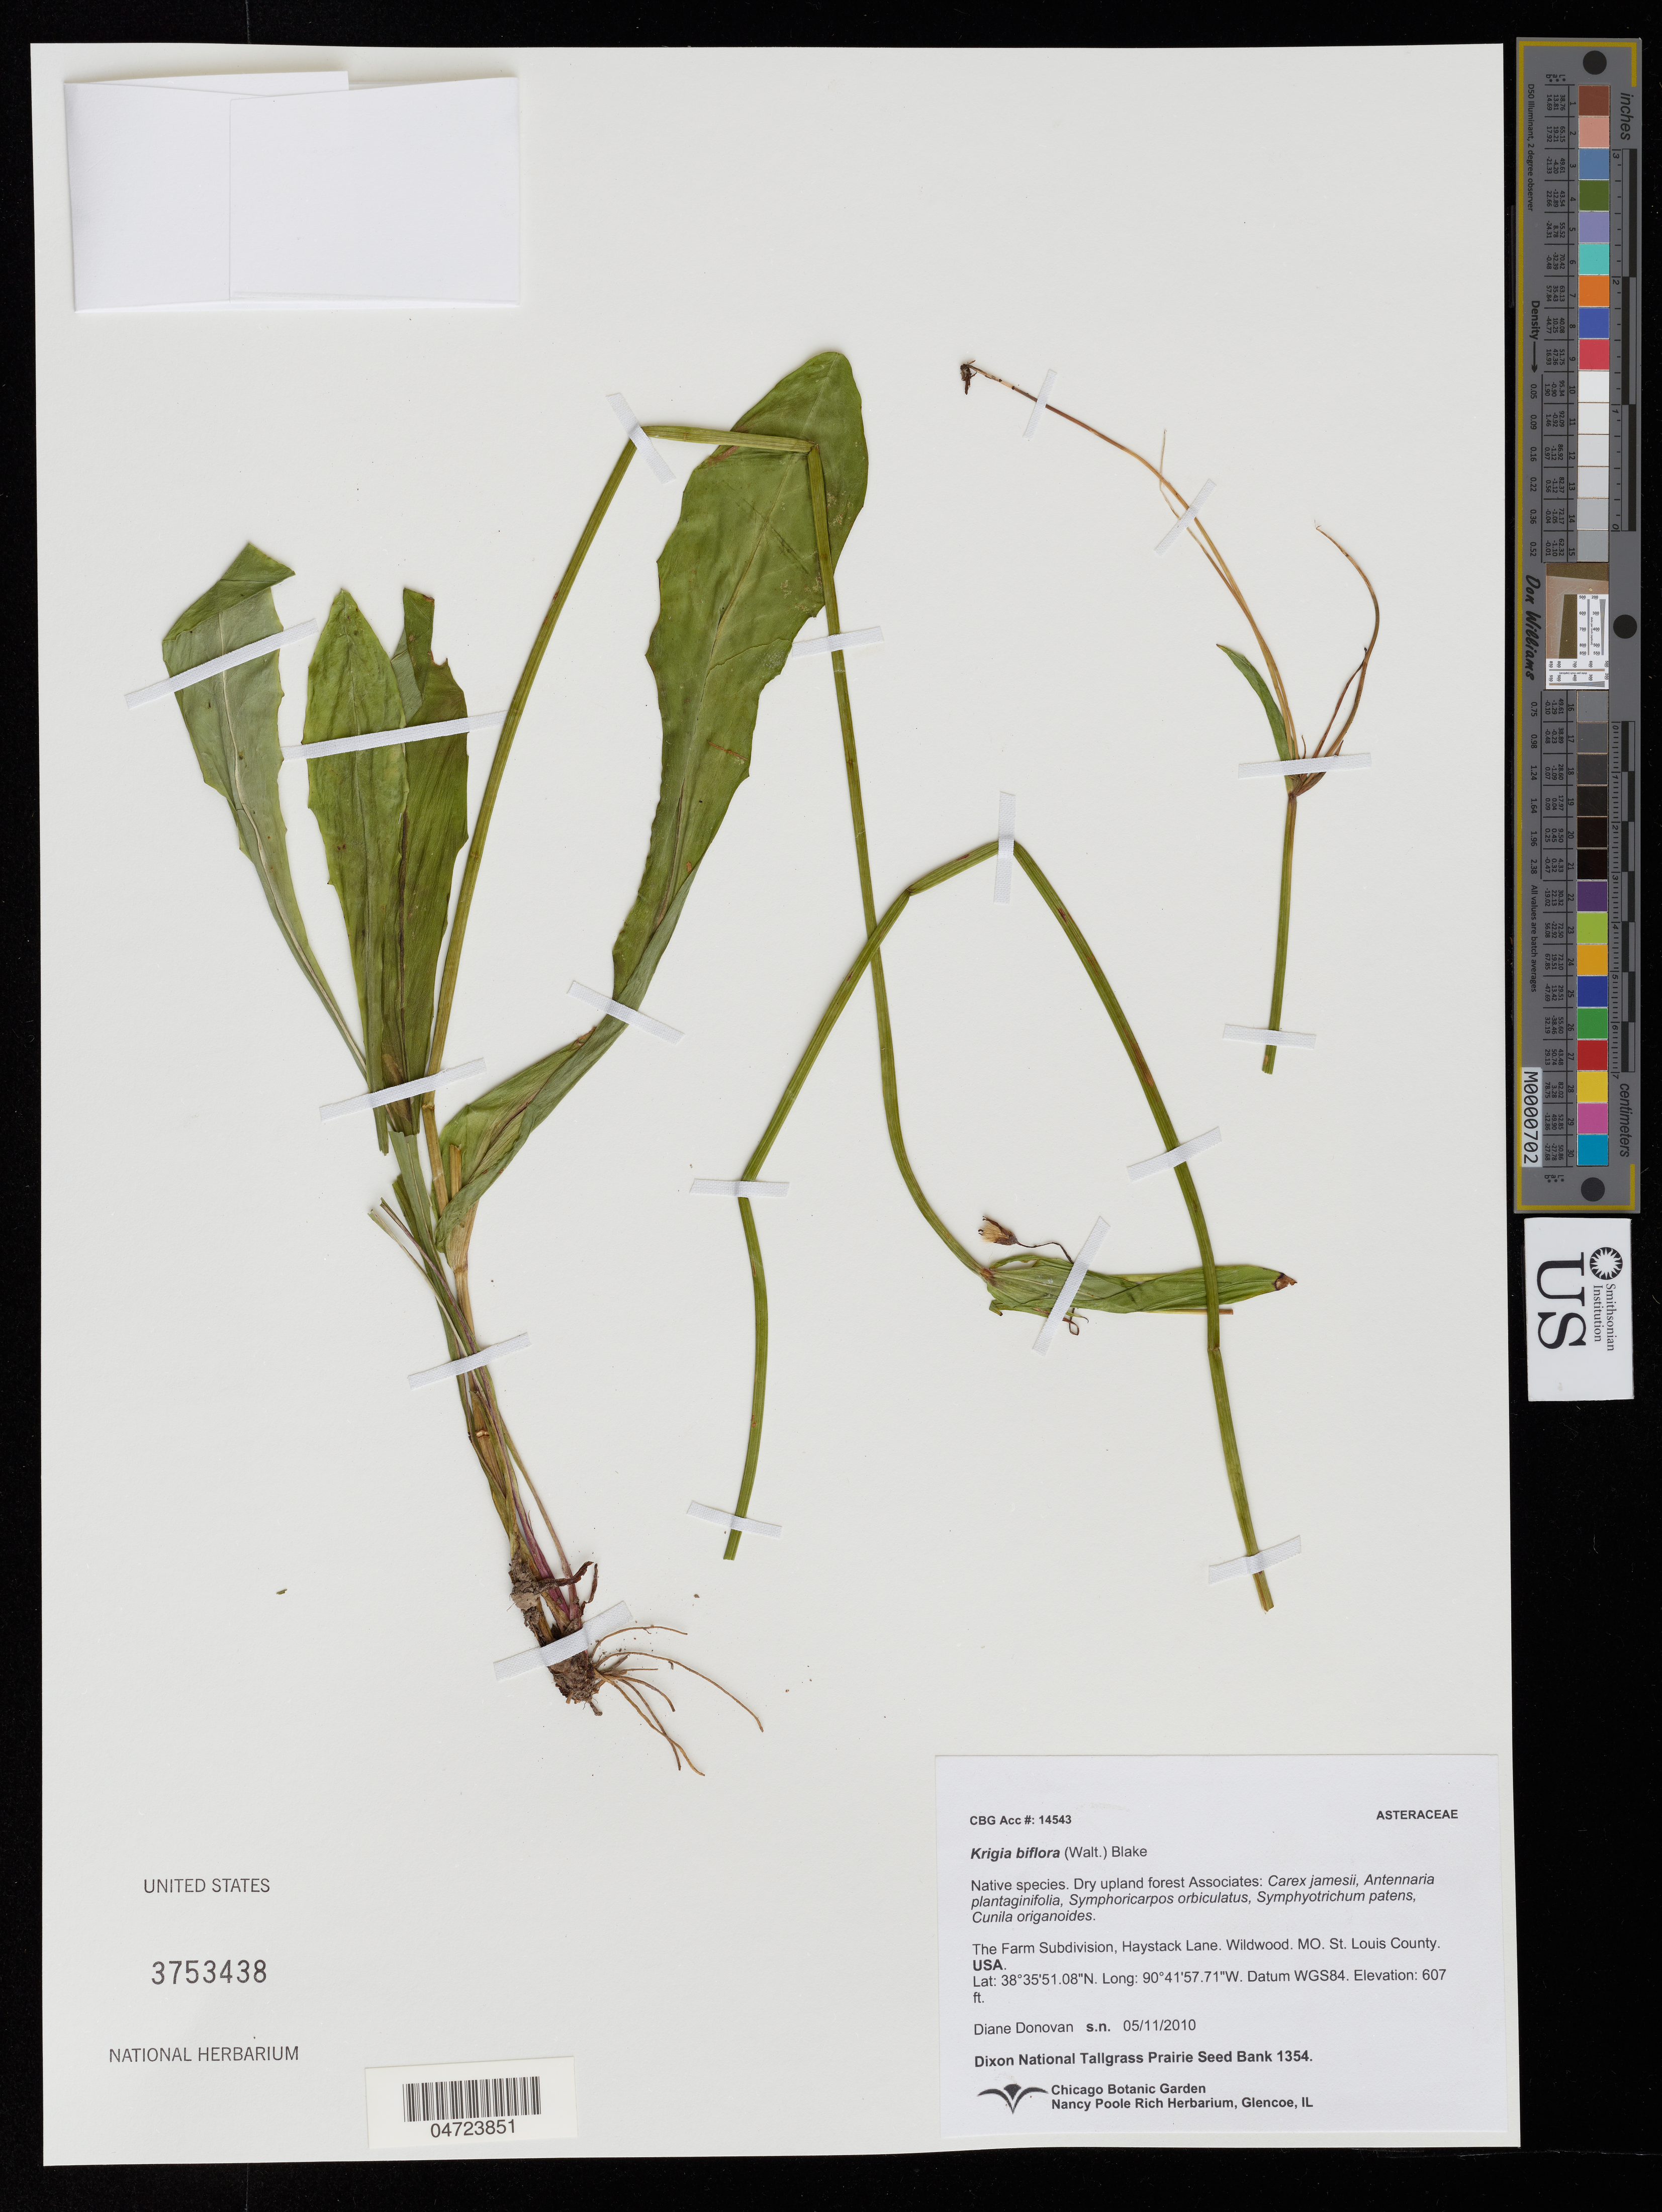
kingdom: Plantae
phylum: Tracheophyta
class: Magnoliopsida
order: Asterales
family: Asteraceae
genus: Krigia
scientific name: Krigia biflora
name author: (Walter) S.F. Blake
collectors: D. Donovan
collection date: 2010-05-11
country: United States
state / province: Missouri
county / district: Louis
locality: The Farm Subdivision, Haystack Lane. Wildwood. St. Louis County.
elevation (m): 185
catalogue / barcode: US 3753438